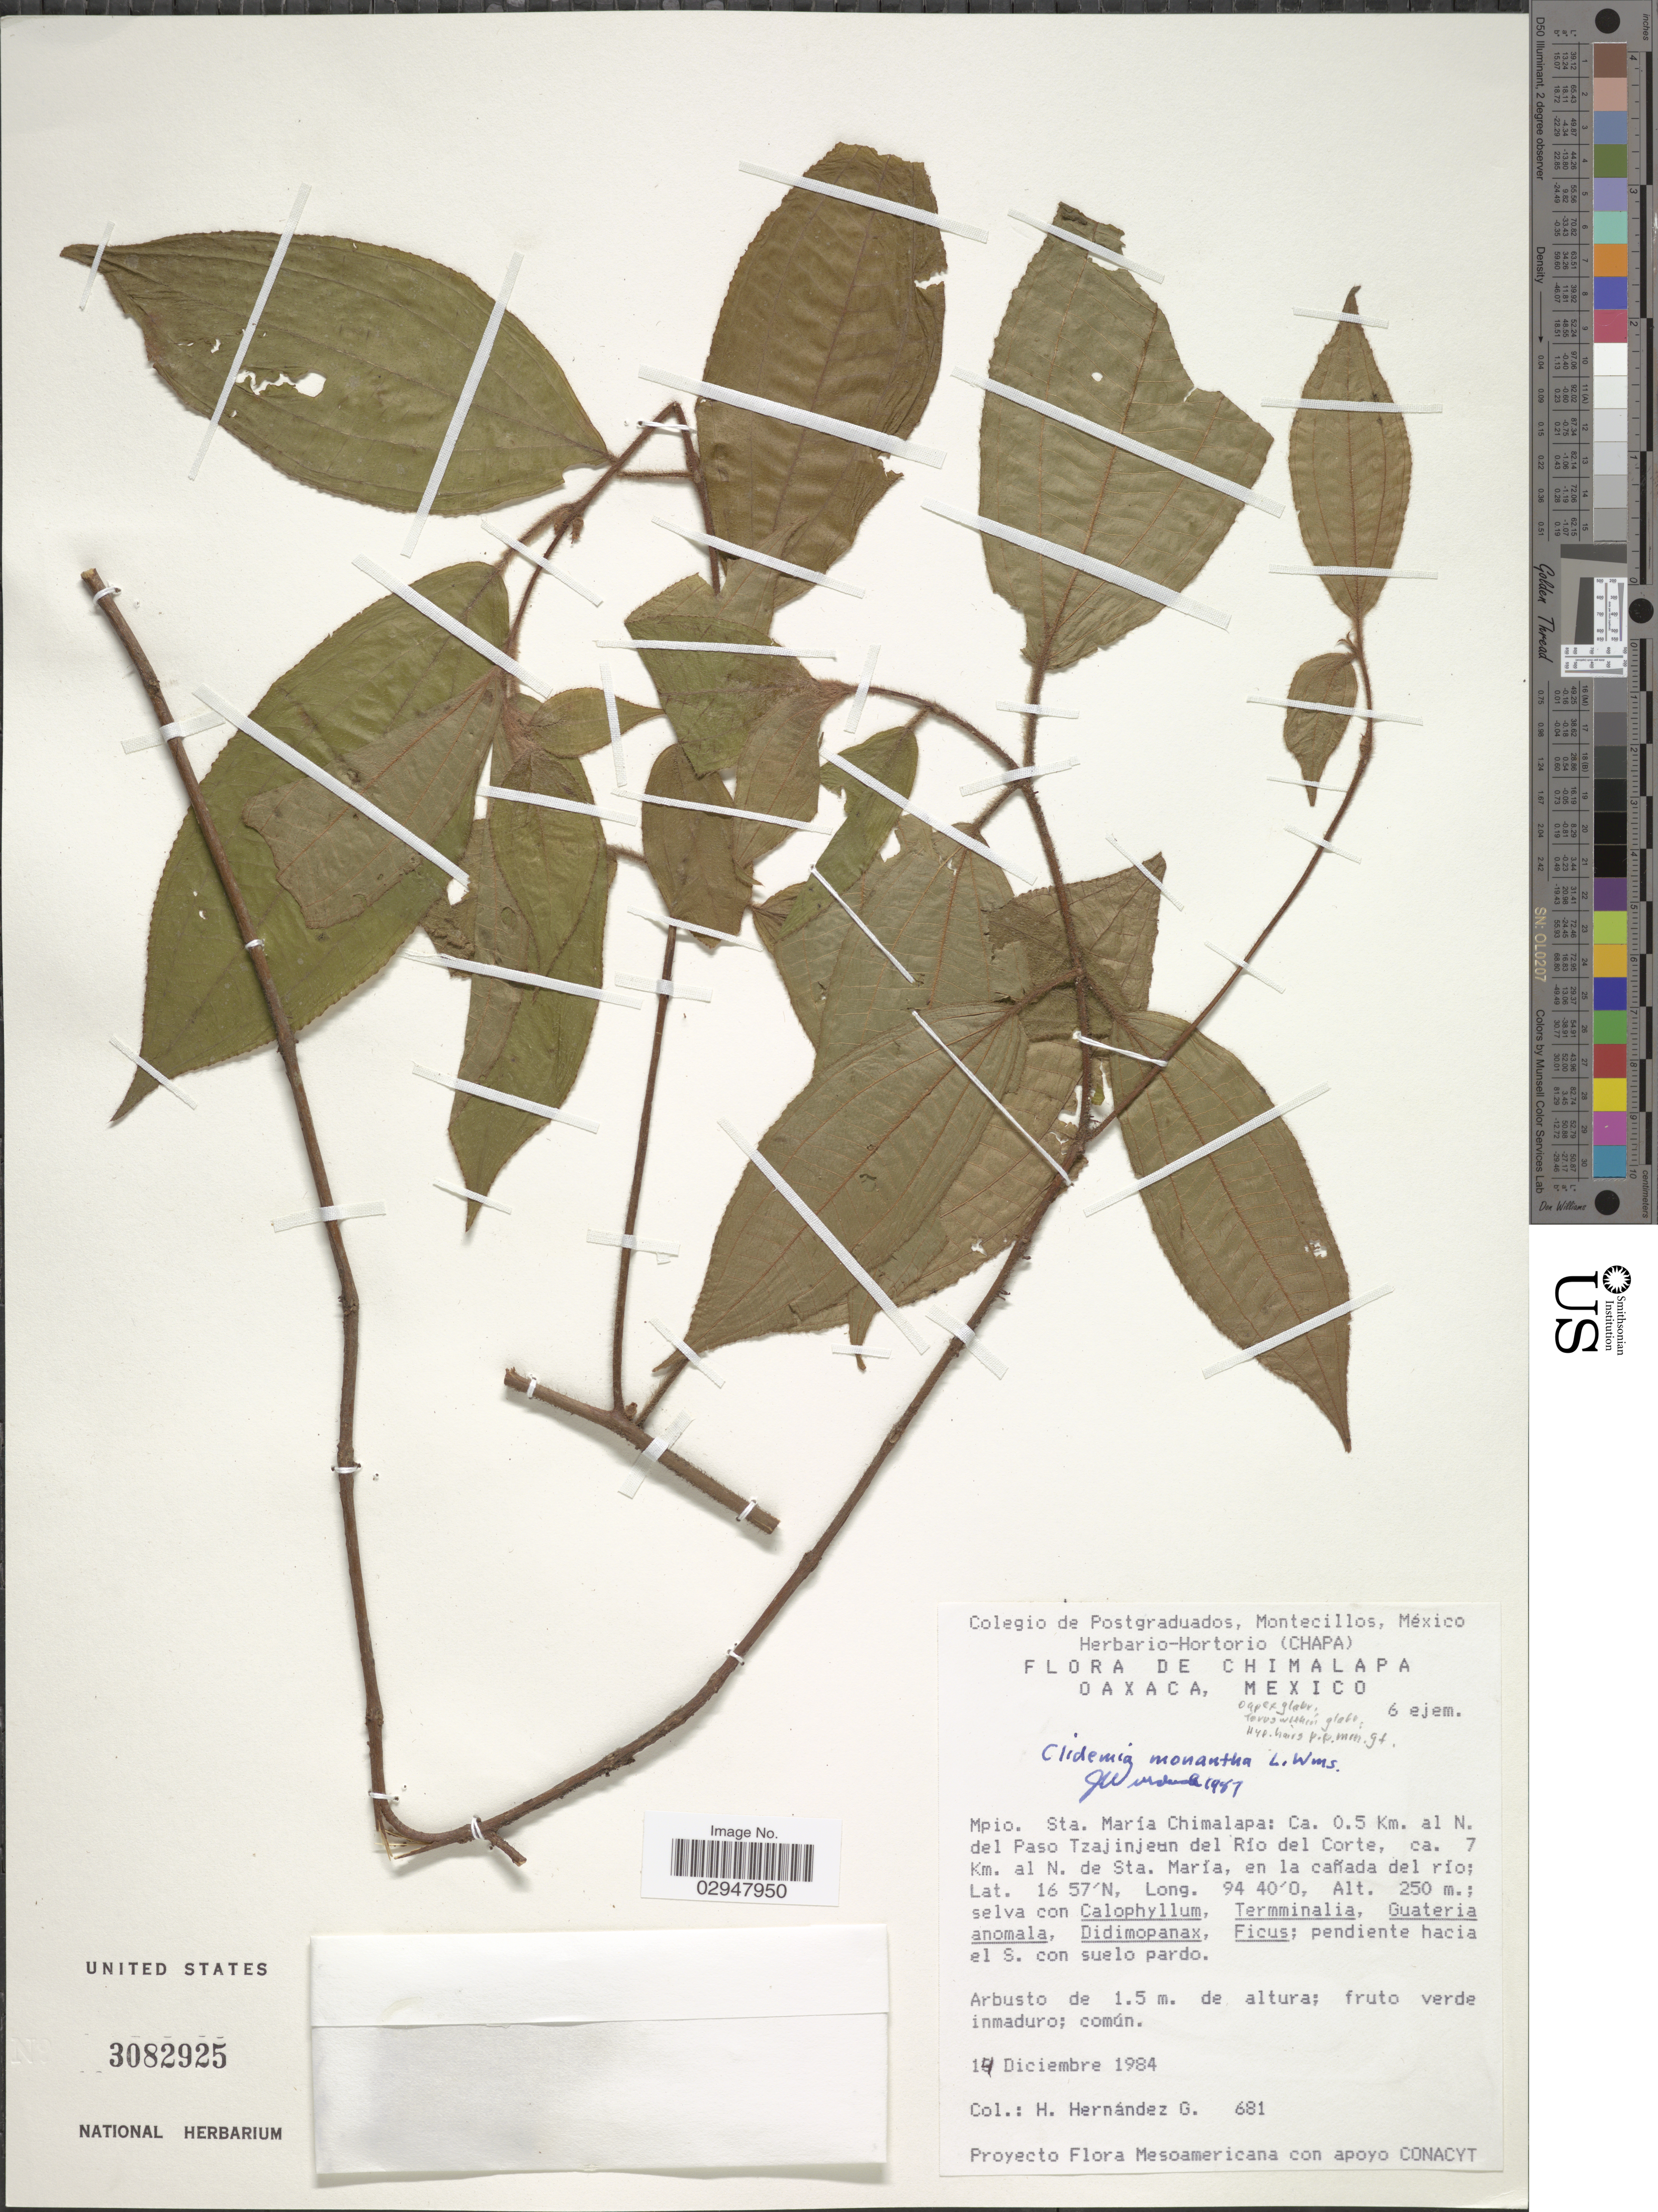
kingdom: Plantae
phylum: Tracheophyta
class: Magnoliopsida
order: Myrtales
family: Melastomataceae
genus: Clidemia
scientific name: Clidemia monantha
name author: L.O. Williams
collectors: H. Hernandez G.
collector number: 681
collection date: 1984-12-14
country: Mexico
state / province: Oaxaca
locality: Chimalapa, Mpio. Sta. María Chimalapa, Ca. 0.5 Km. al N. del Paso Tzajinjeun del Río del Corte, ca. 7 Km. al N. de Sta. María, en la cañada del río.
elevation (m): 250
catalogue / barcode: US 3082925